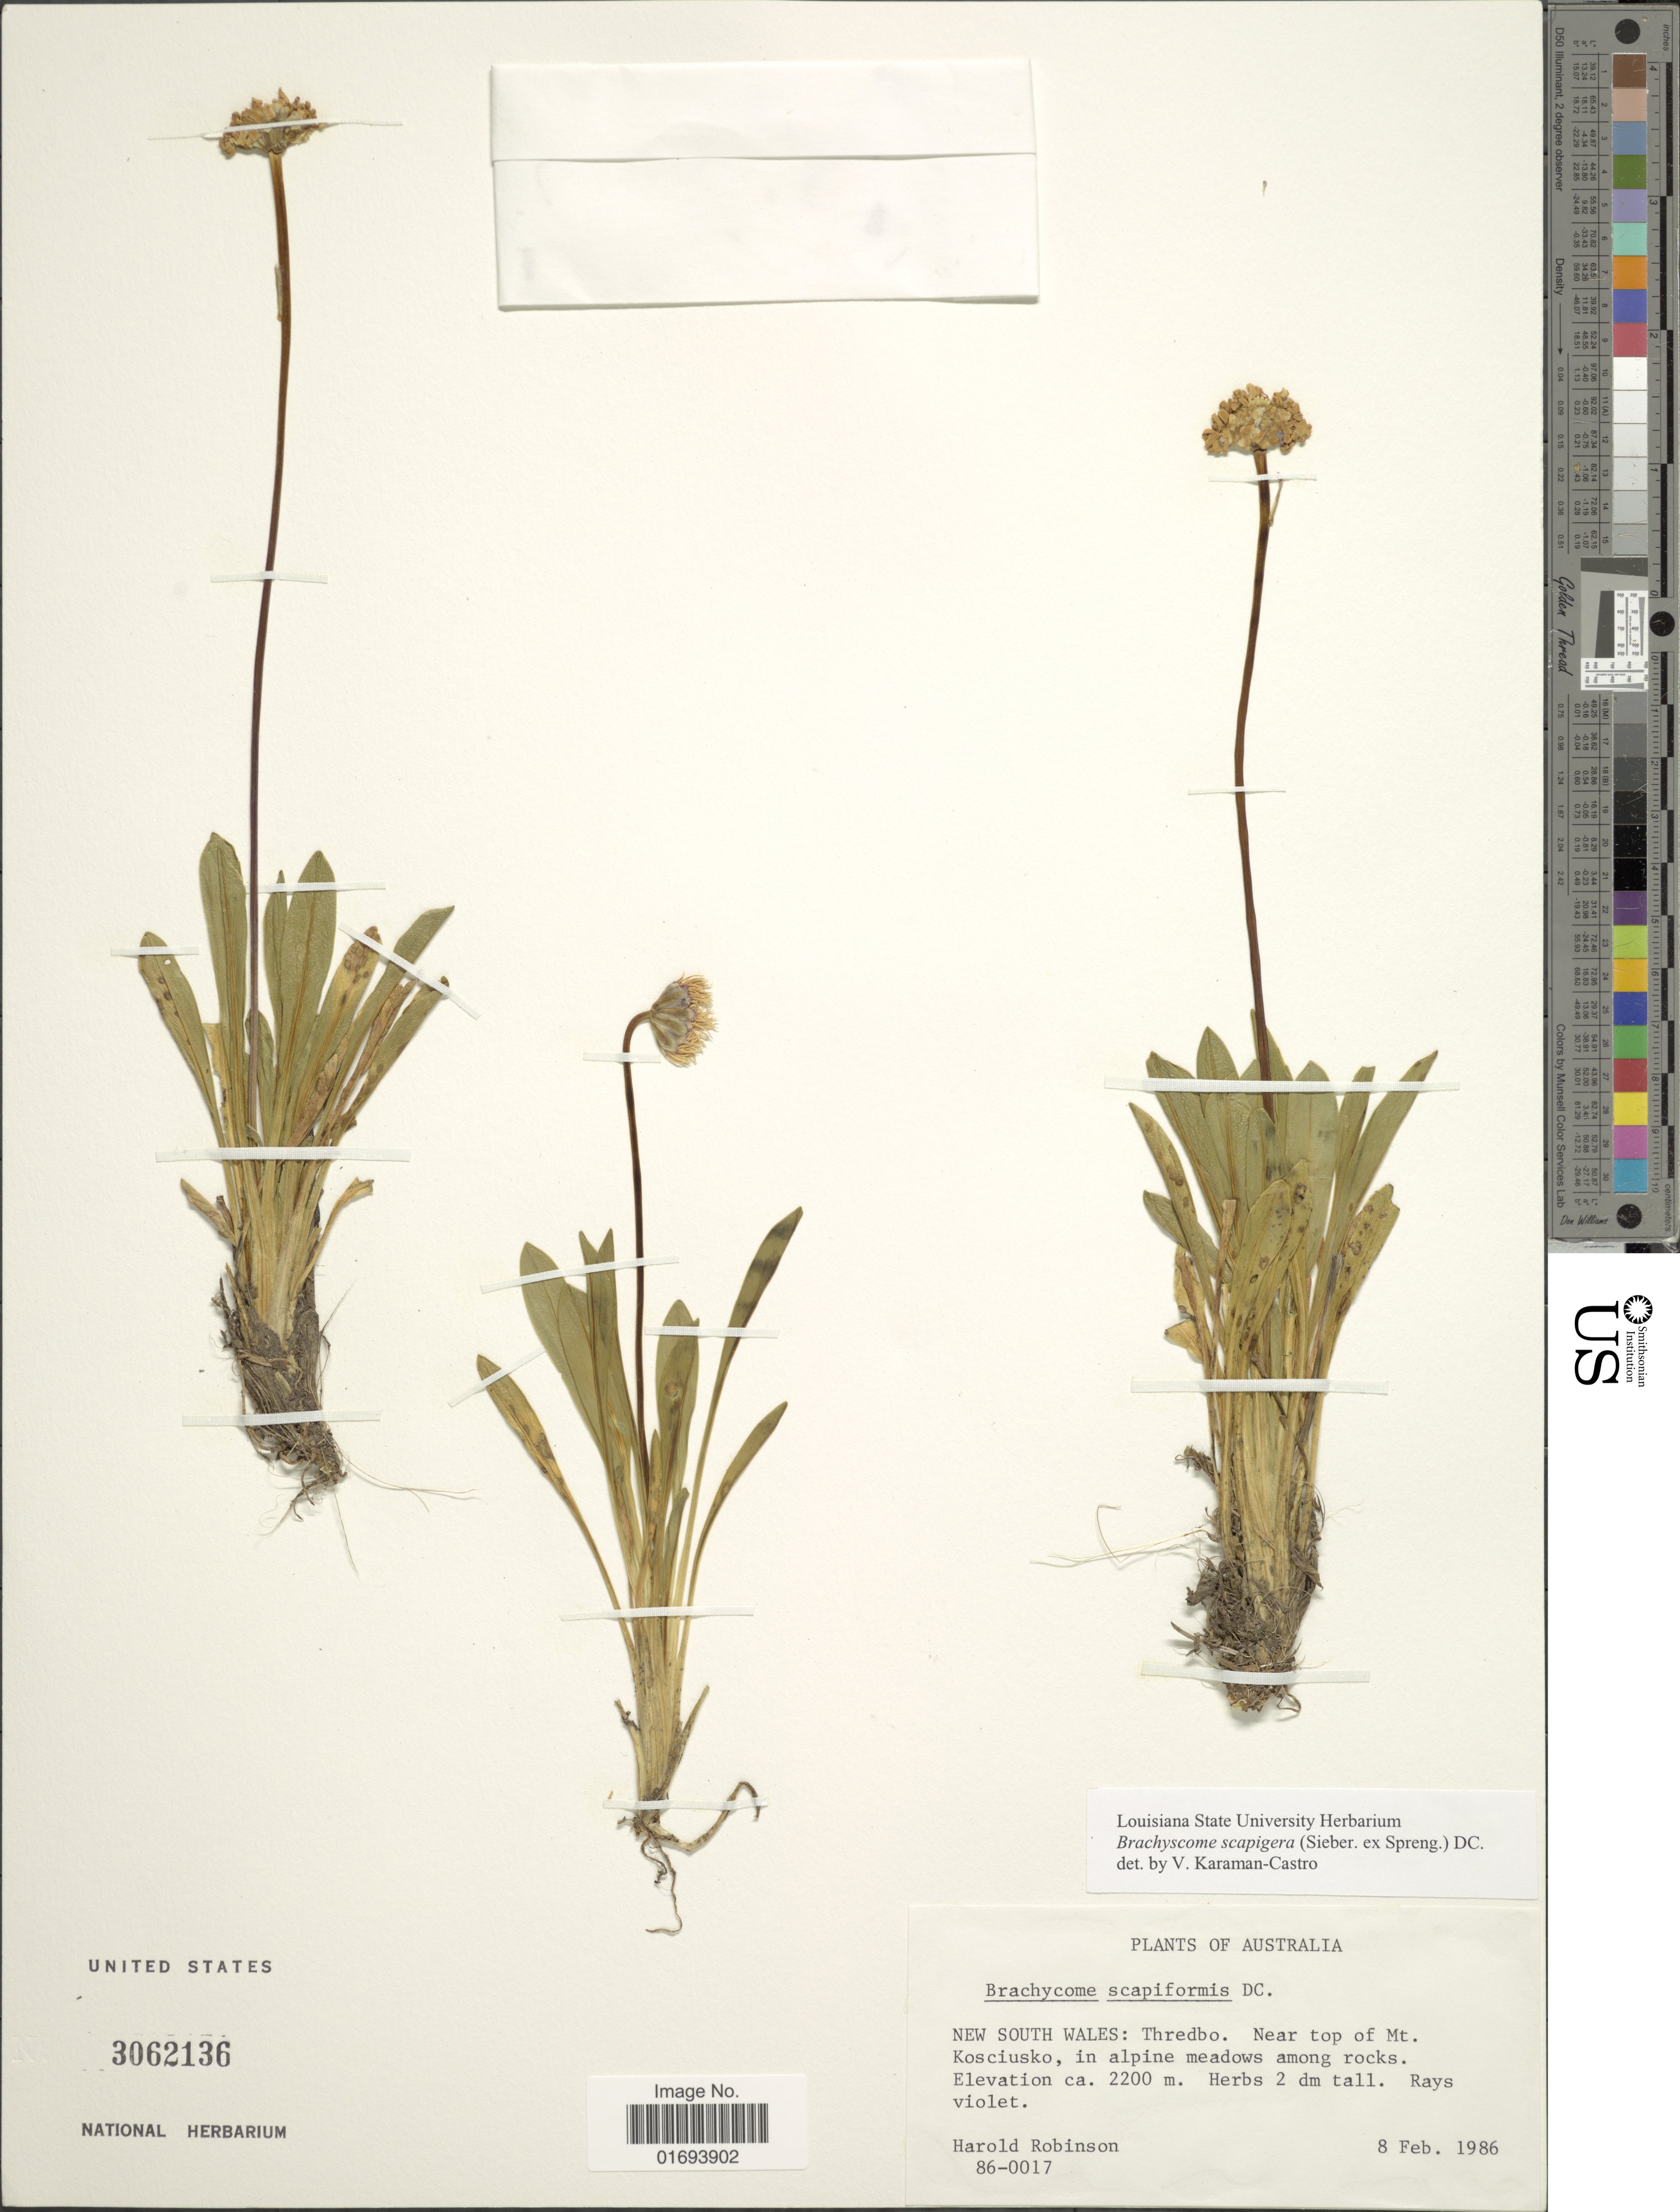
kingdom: Plantae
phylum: Tracheophyta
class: Magnoliopsida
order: Asterales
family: Asteraceae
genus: Brachyscome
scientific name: Brachyscome scapiformis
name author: DC.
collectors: H. Robinson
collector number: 86-0017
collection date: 1986-02-08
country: Australia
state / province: New South Wales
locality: Australia. New South Wales: Thredbo. Near top of Mt. Kosciusko, in alpine meadows among rocks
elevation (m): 2200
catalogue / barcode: US 3062136